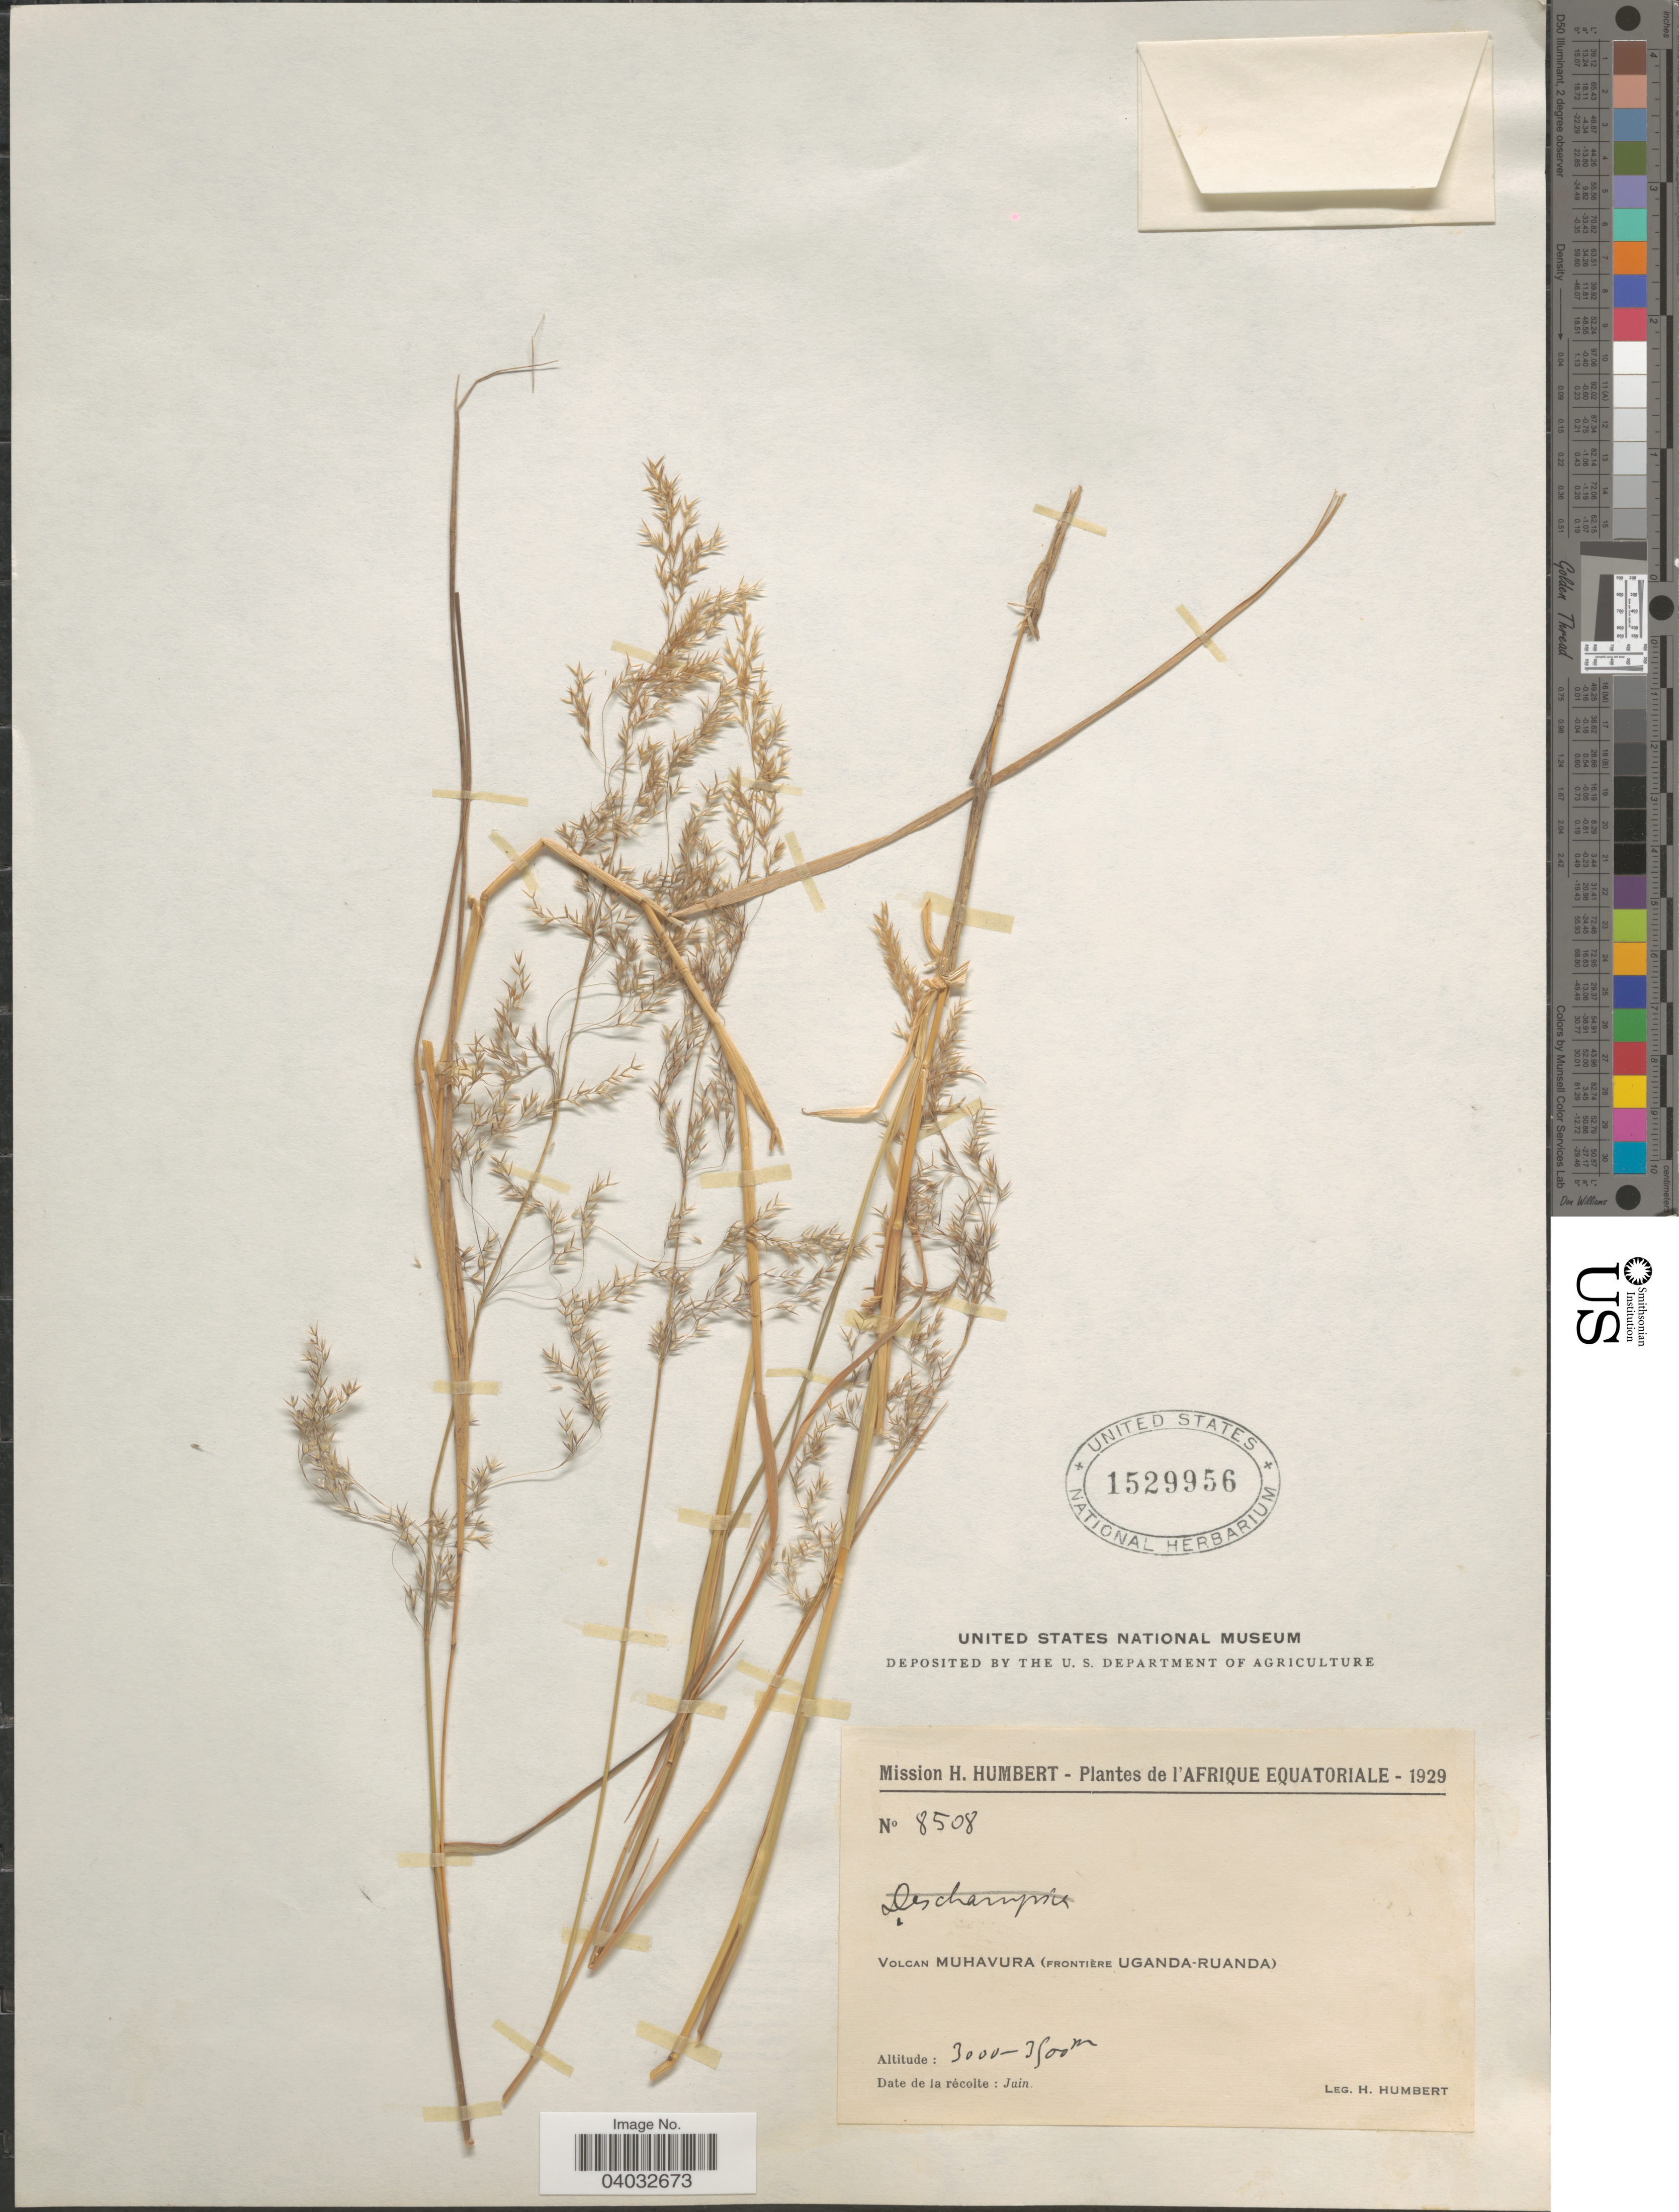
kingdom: Plantae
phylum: Tracheophyta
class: Liliopsida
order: Poales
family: Poaceae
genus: Calamagrostis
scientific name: Calamagrostis sp.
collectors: H. Humbert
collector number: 8508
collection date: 1929-06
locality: Afrique Equatoriale. Volcan Muhavura (frontière Uganda-Ruanda).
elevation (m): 3000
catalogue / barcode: US 1529956